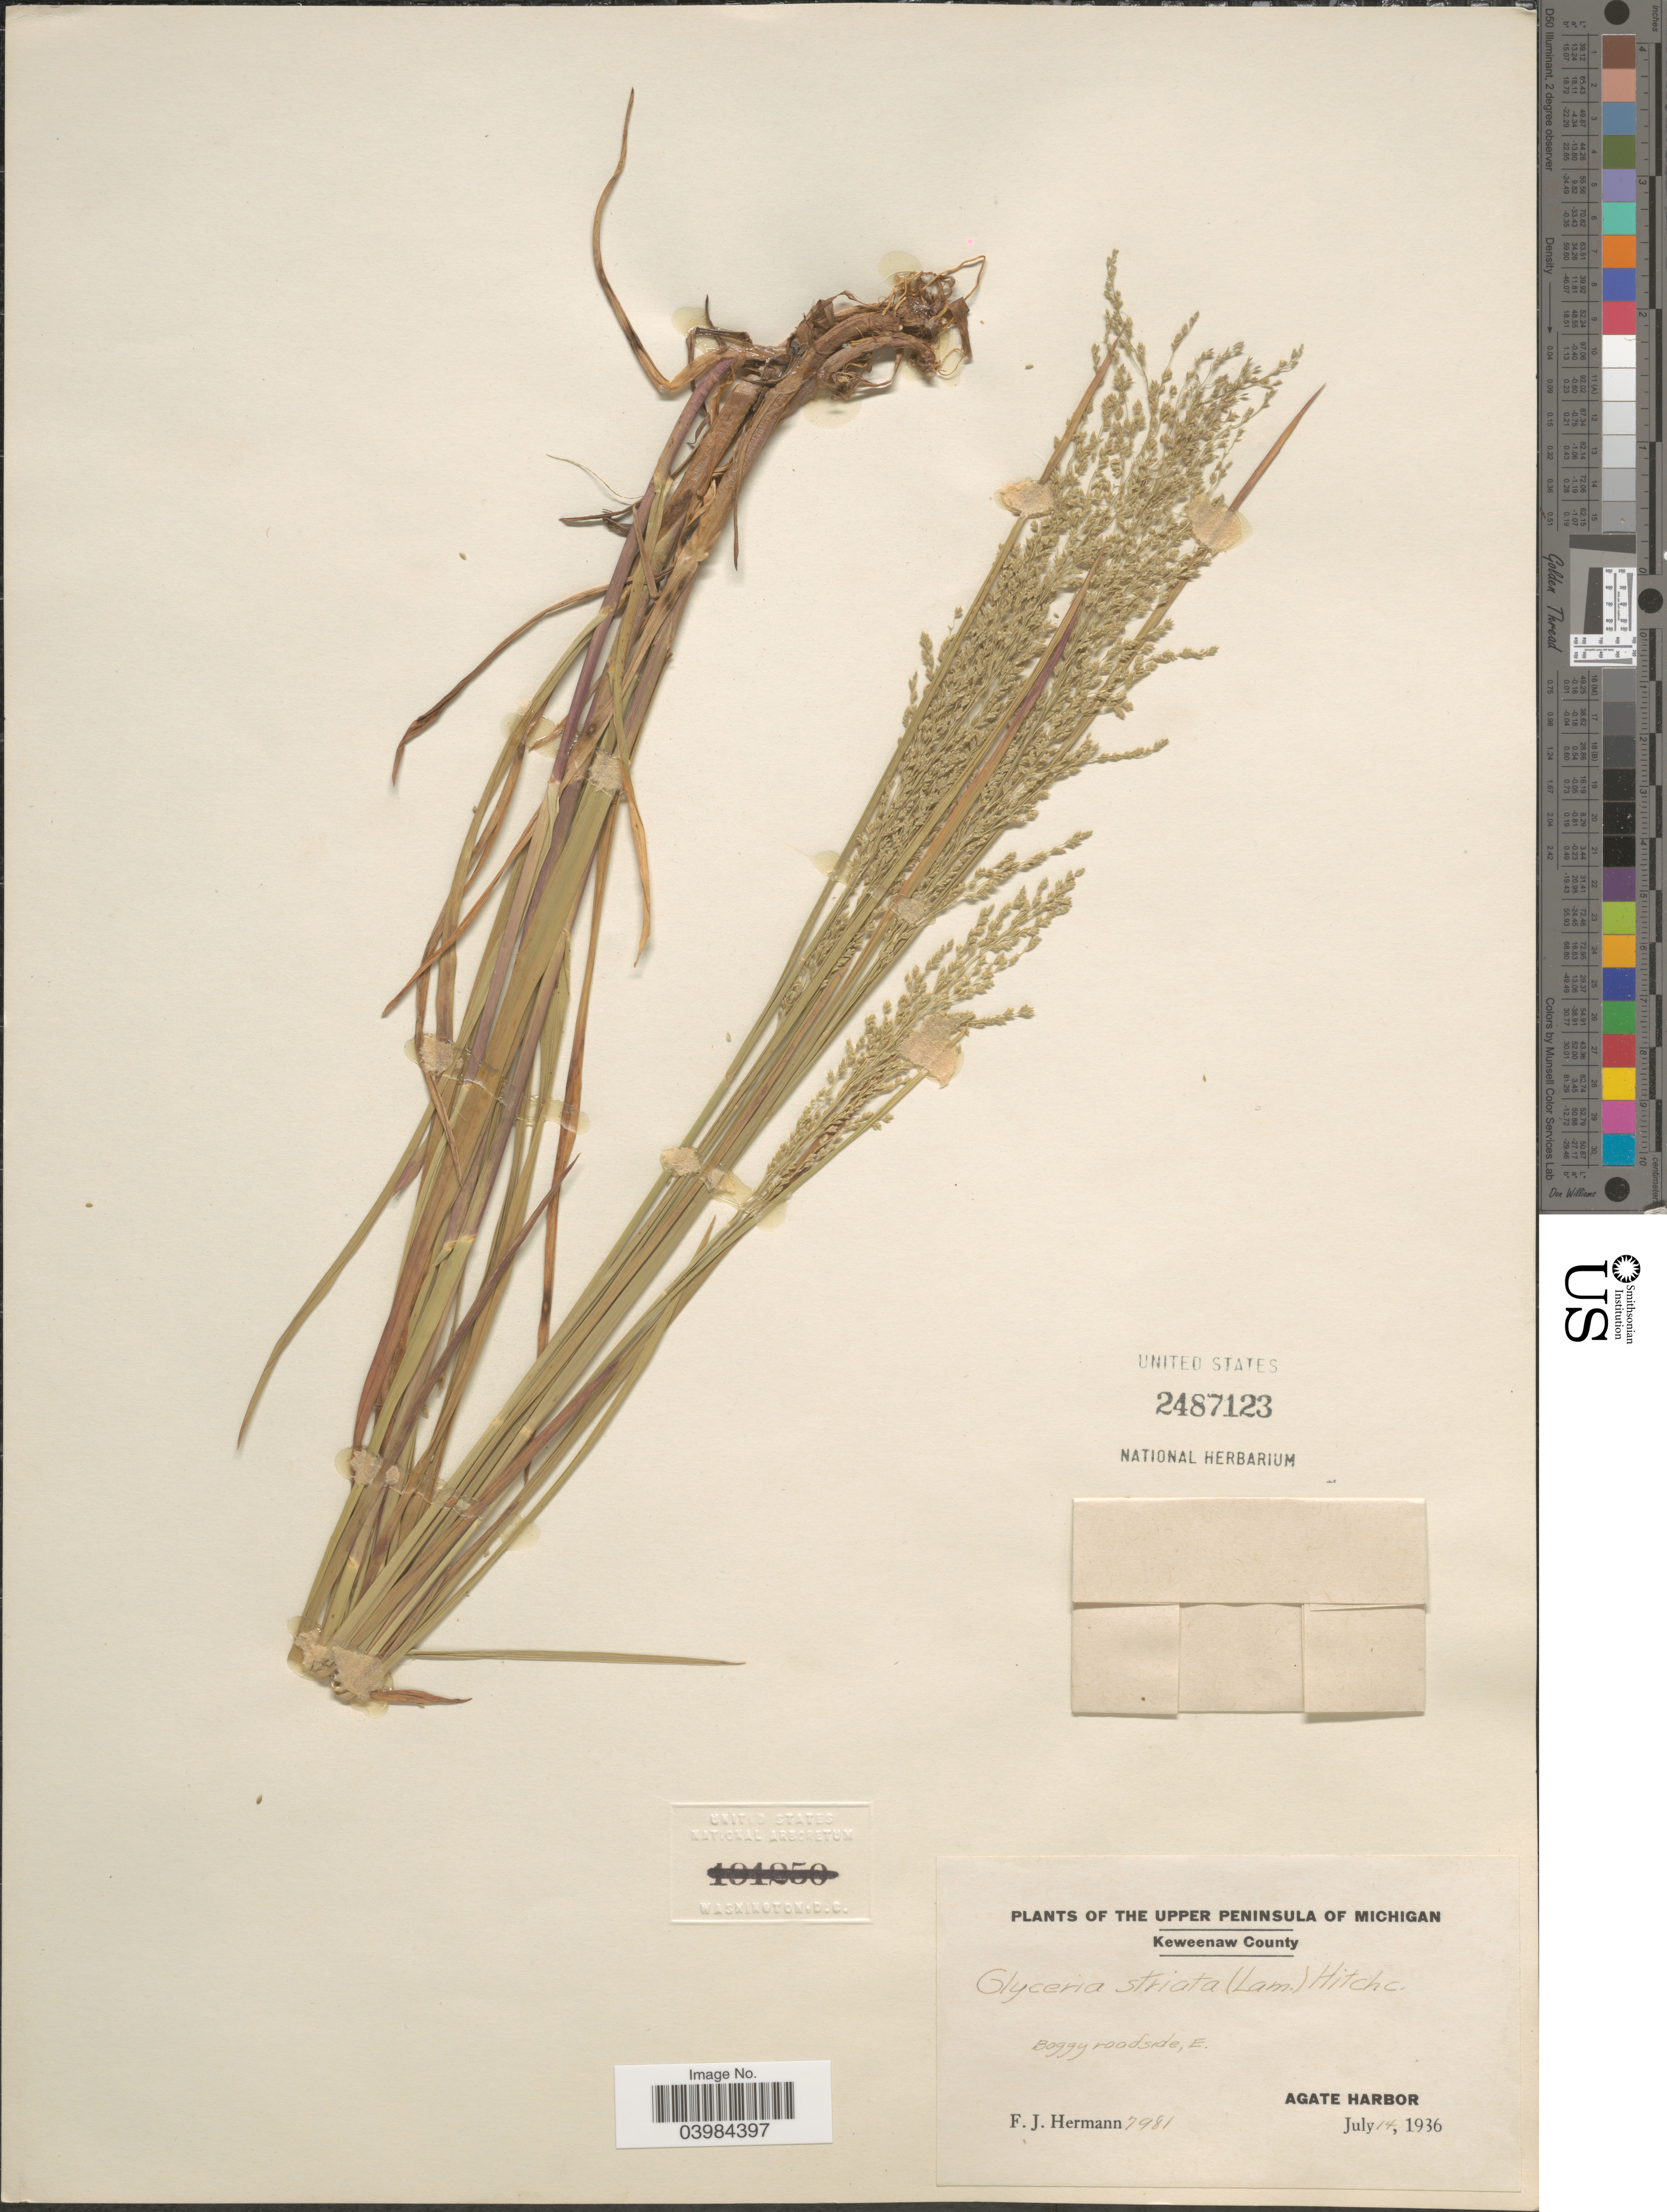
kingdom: Plantae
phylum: Tracheophyta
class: Liliopsida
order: Poales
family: Poaceae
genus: Glyceria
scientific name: Glyceria striata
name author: (Lam.) Hitchc.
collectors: F. J. Hermann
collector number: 7981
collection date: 1936-07-14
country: United States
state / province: Michigan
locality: The Upper Peninsula of Michigan. Keweenaw County. Boggy roadside, E. Agate Harbor.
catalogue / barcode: US 2487123